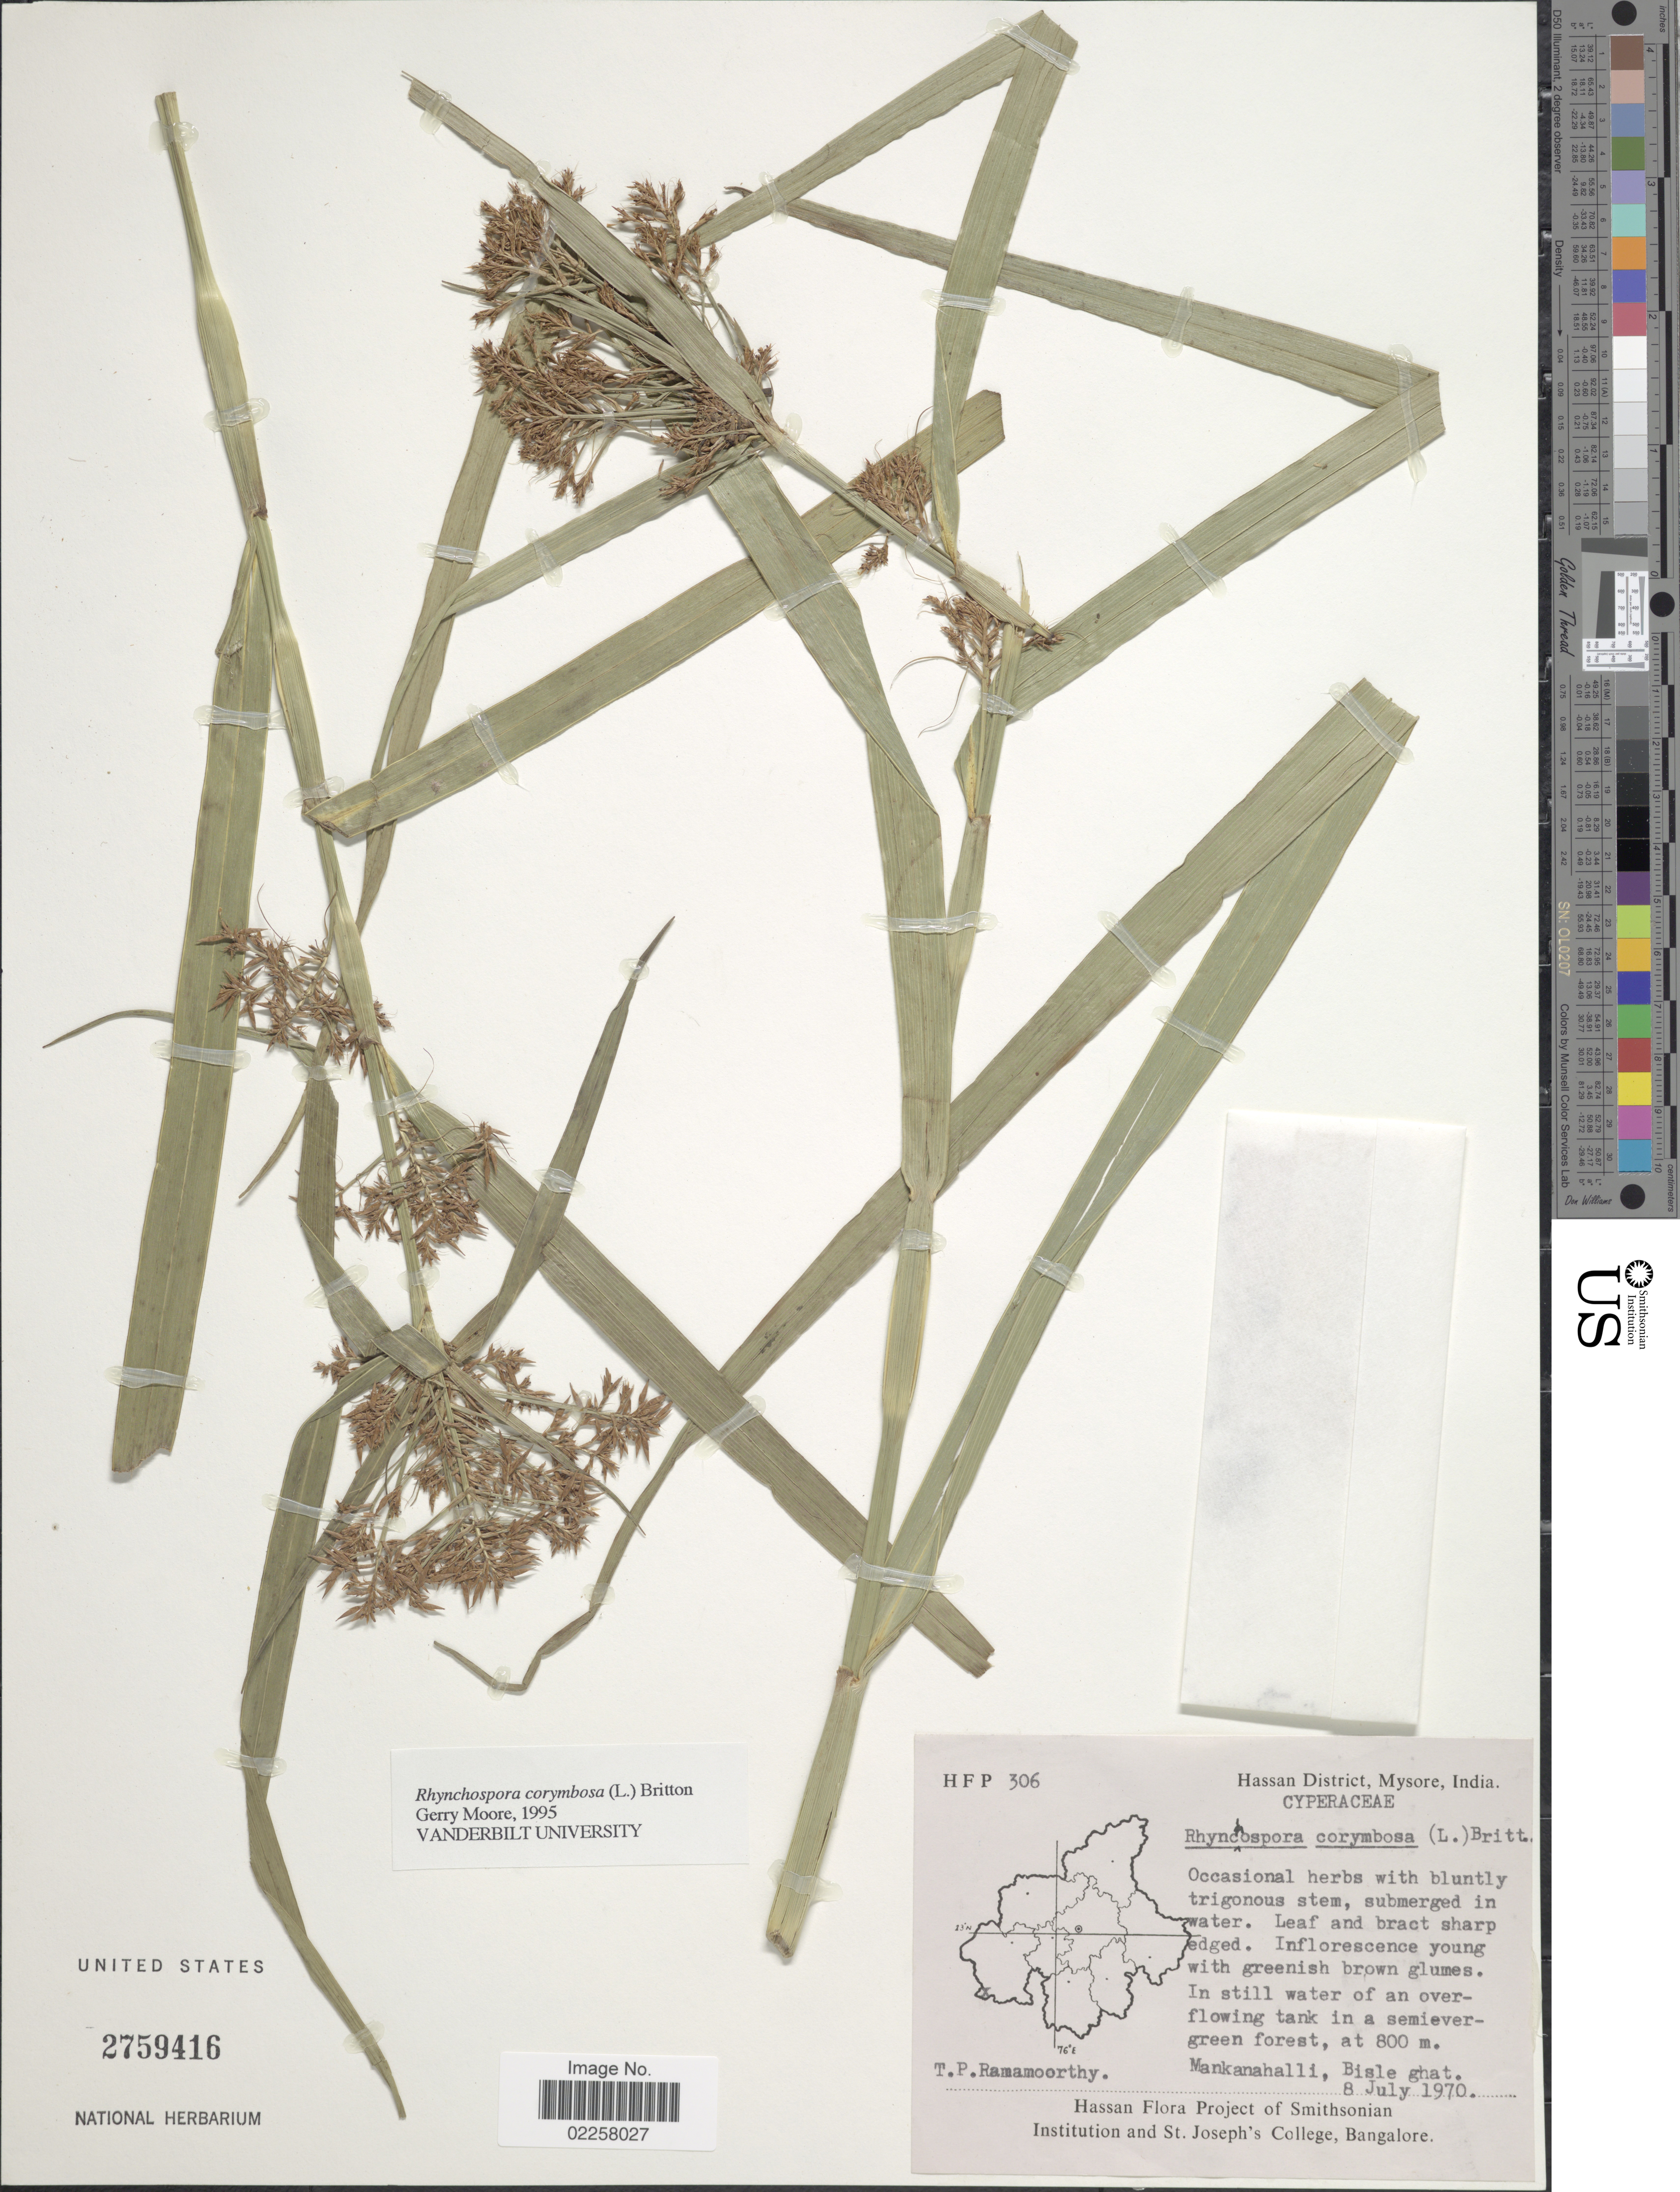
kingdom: Plantae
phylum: Tracheophyta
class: Liliopsida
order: Poales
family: Cyperaceae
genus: Rhynchospora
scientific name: Rhynchospora corymbosa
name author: (L.) Britton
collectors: T. P. Ramamoorthy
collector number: HFP 306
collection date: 1970-07-08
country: India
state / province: Karnataka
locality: Hassan District, Mysore, Mankanahalli, Bisle ghat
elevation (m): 800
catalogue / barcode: US 2759416